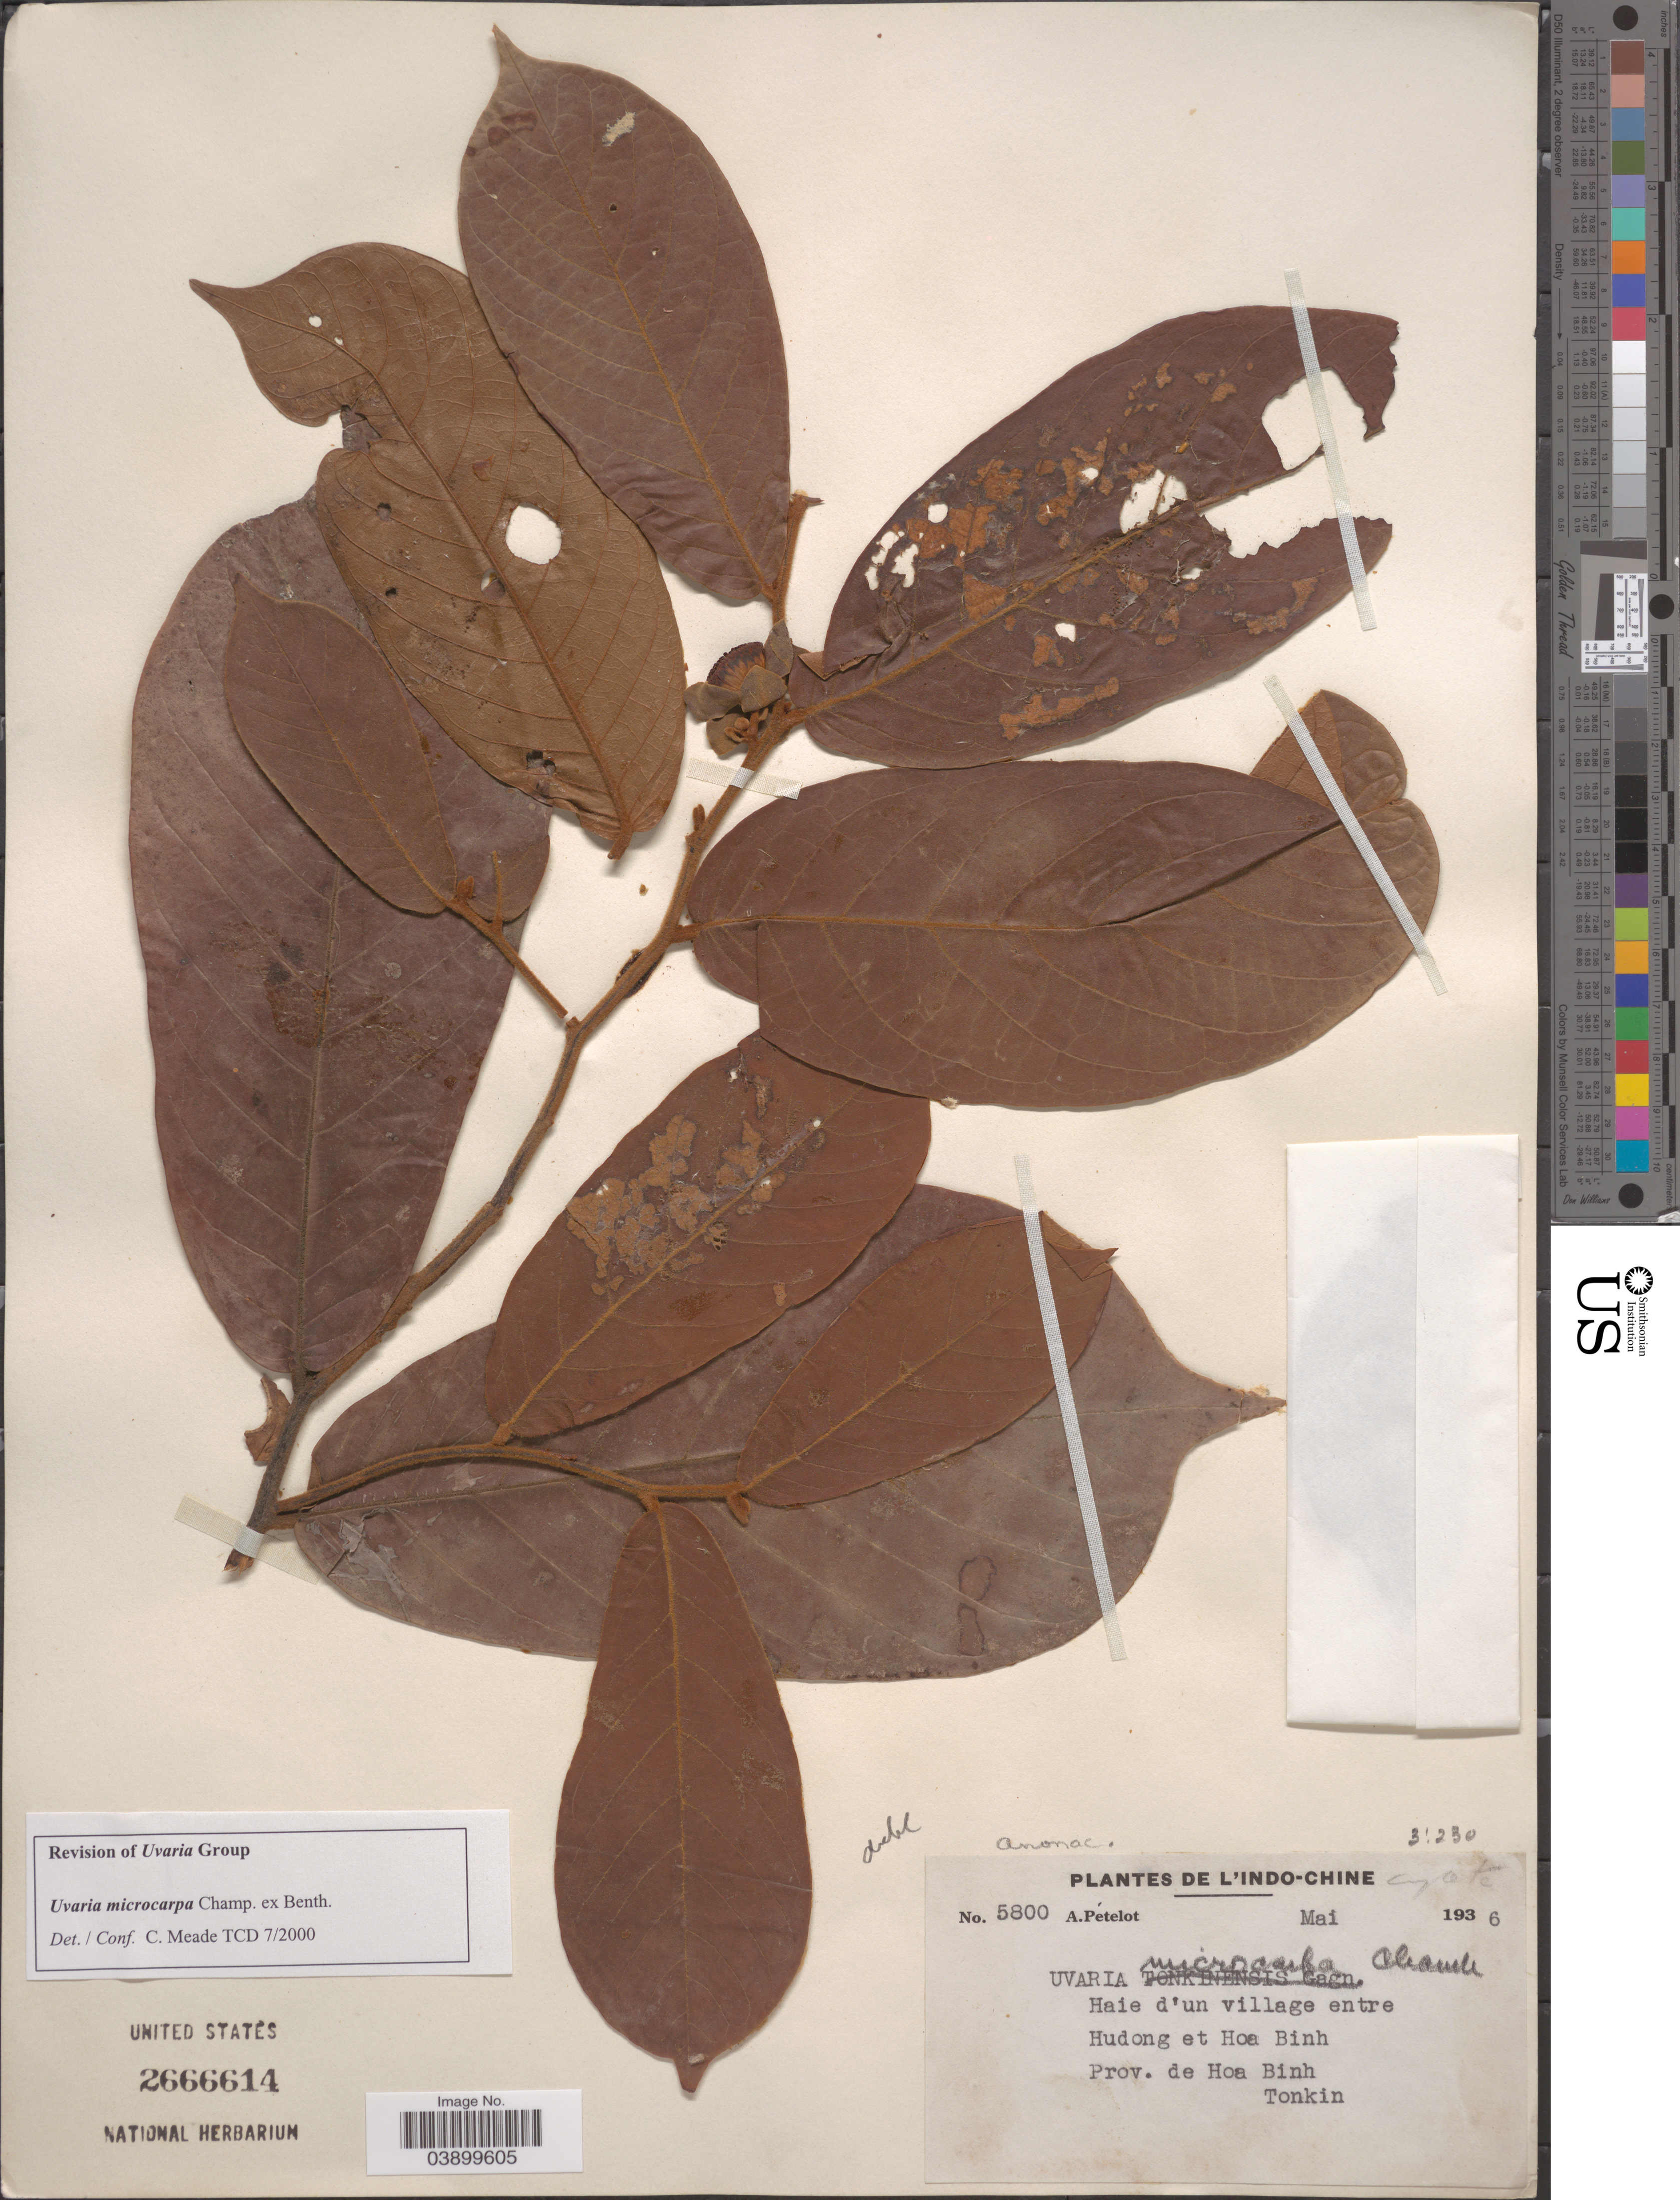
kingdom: Plantae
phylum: Tracheophyta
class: Magnoliopsida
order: Magnoliales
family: Annonaceae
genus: Uvaria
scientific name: Uvaria microcarpa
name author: Champ. ex Benth.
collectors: A. Petelot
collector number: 5800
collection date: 1936-05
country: Vietnam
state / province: Hoa Binh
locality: Indo-chine. Haie d'un village entre Hudong et Hoa Binh. Tonkin.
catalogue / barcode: US 2666614